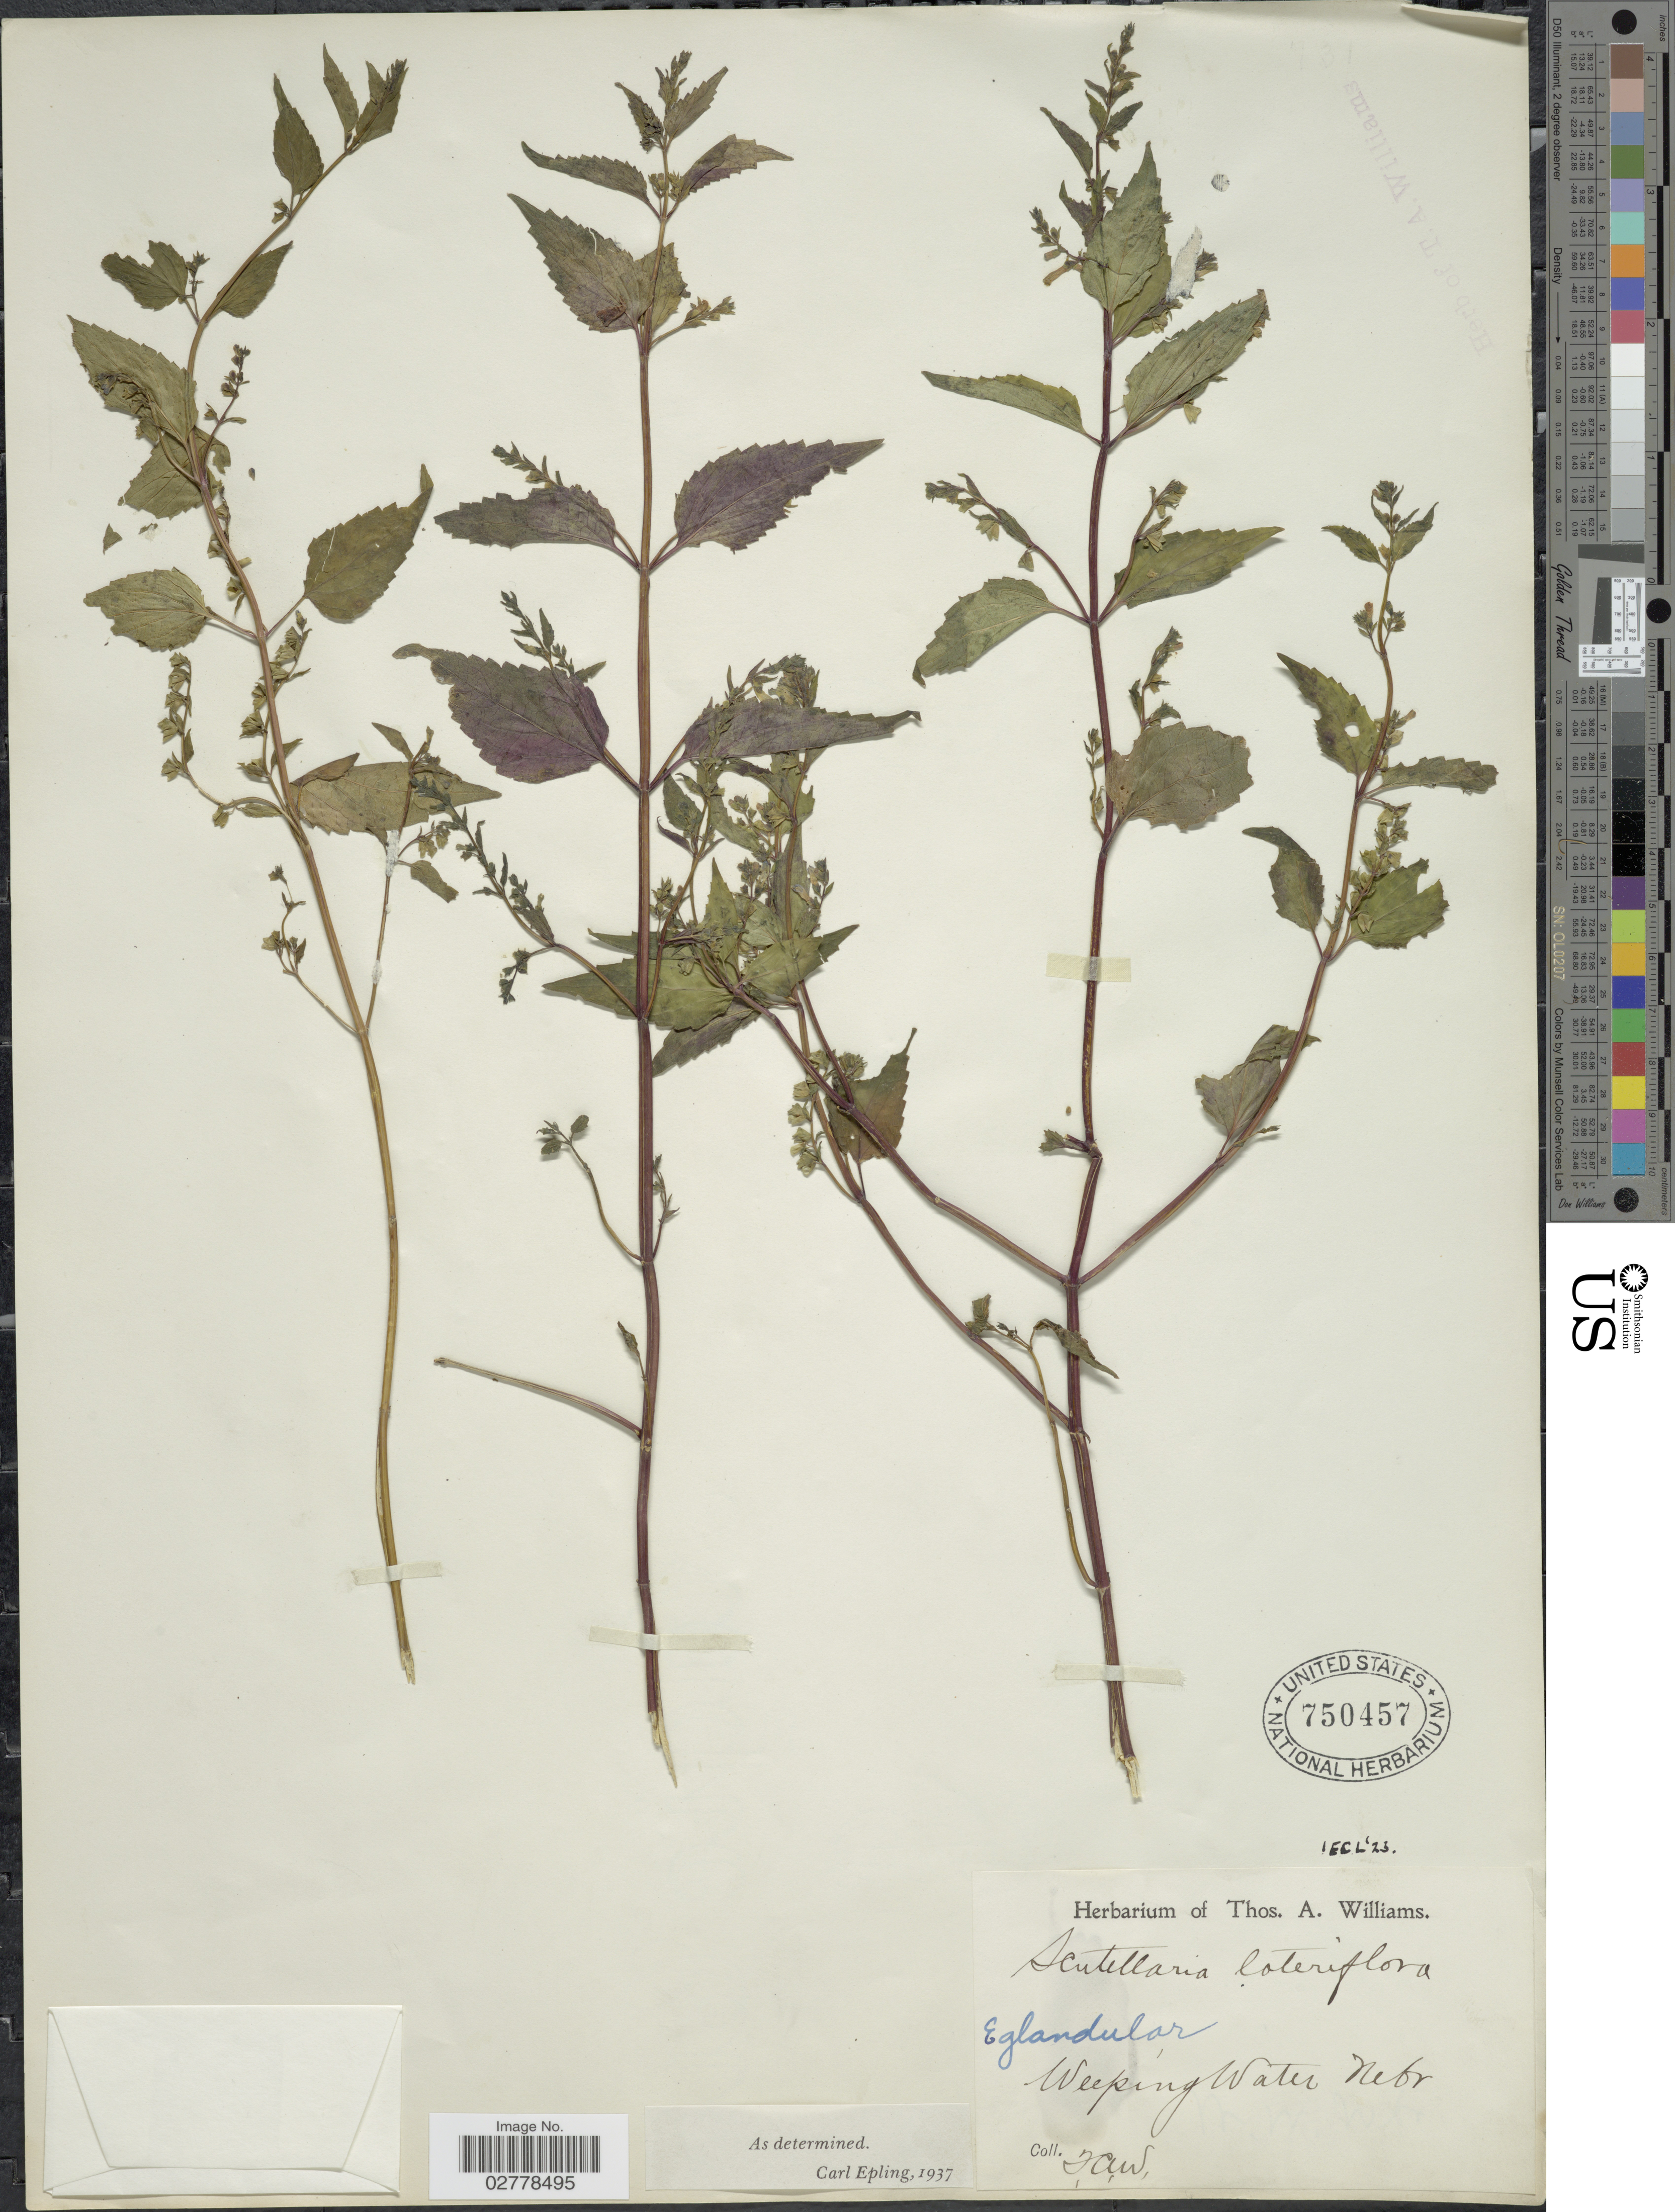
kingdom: Plantae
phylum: Tracheophyta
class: Magnoliopsida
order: Lamiales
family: Lamiaceae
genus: Scutellaria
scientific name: Scutellaria lateriflora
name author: L.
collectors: T. A. Williams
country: United States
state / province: Nebraska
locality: Weeping Water Nebr.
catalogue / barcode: US 750457